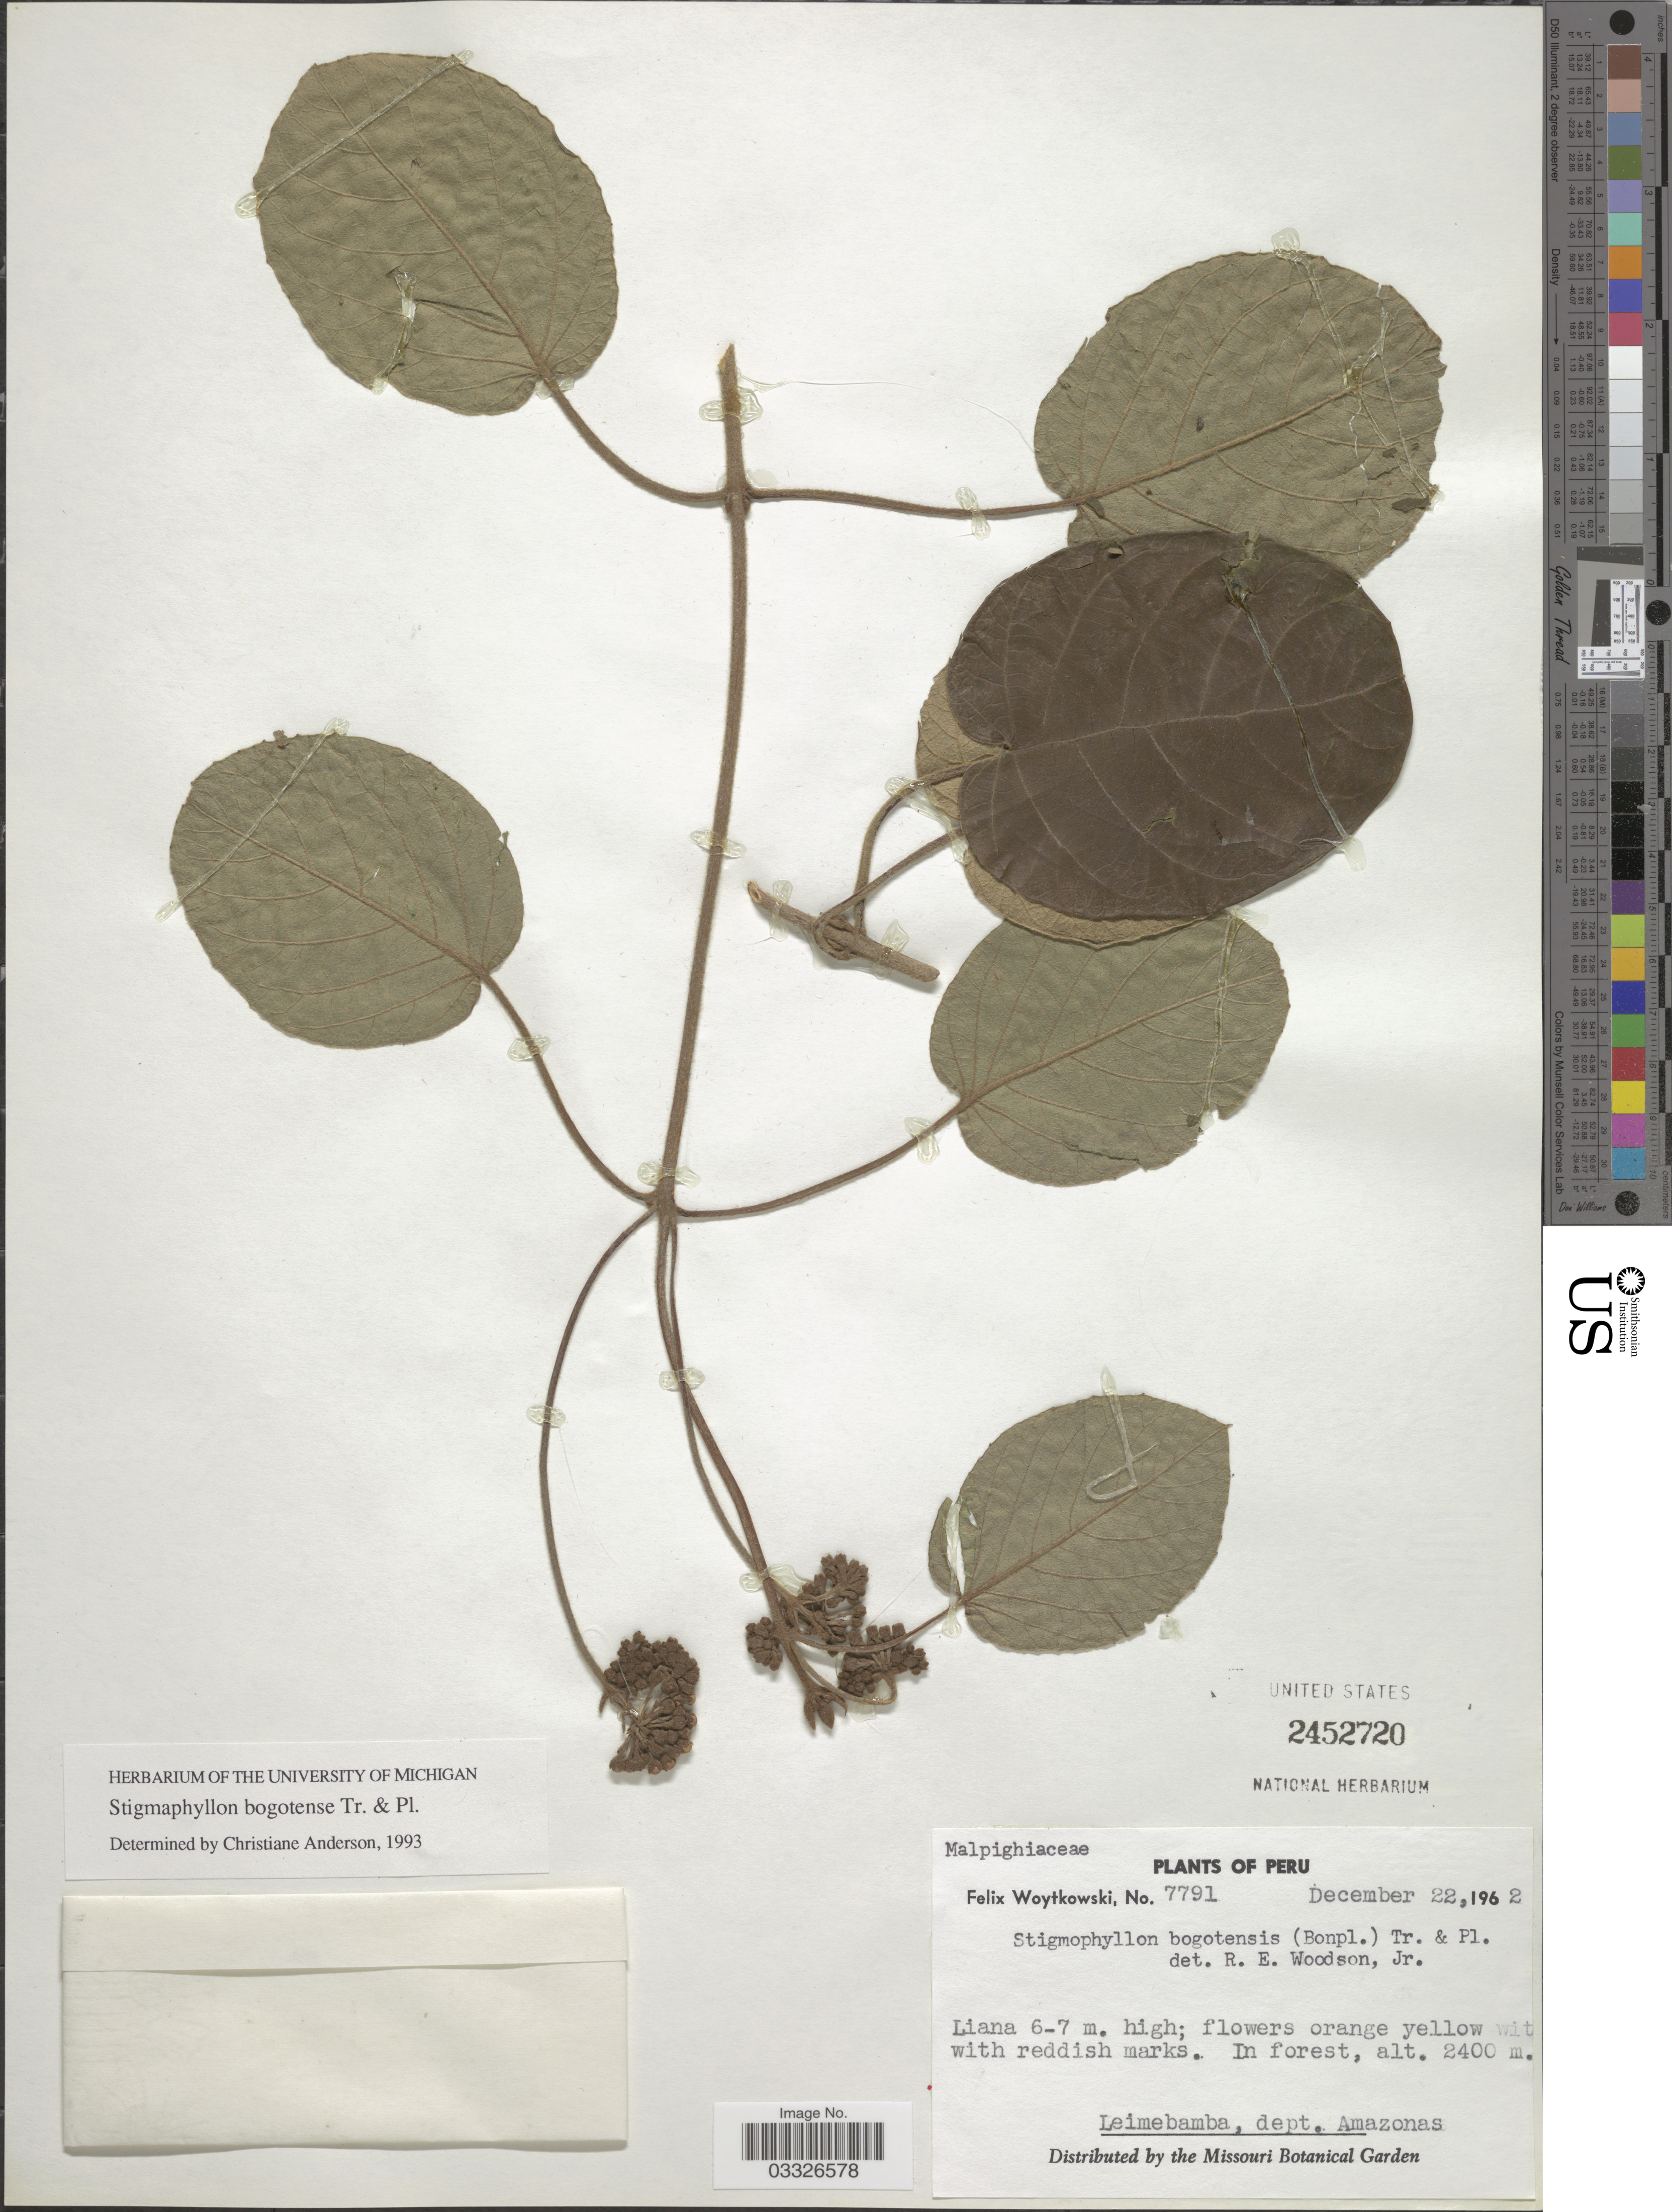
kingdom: Plantae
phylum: Tracheophyta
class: Magnoliopsida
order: Malpighiales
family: Malpighiaceae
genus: Stigmaphyllon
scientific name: Stigmaphyllon bogotense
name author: Triana & Planch.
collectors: F. Woytkowski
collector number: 7791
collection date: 1962-12-22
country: Peru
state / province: Amazonas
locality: Leimebamba, dept. Amazonas.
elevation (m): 2400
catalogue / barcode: US 2452720